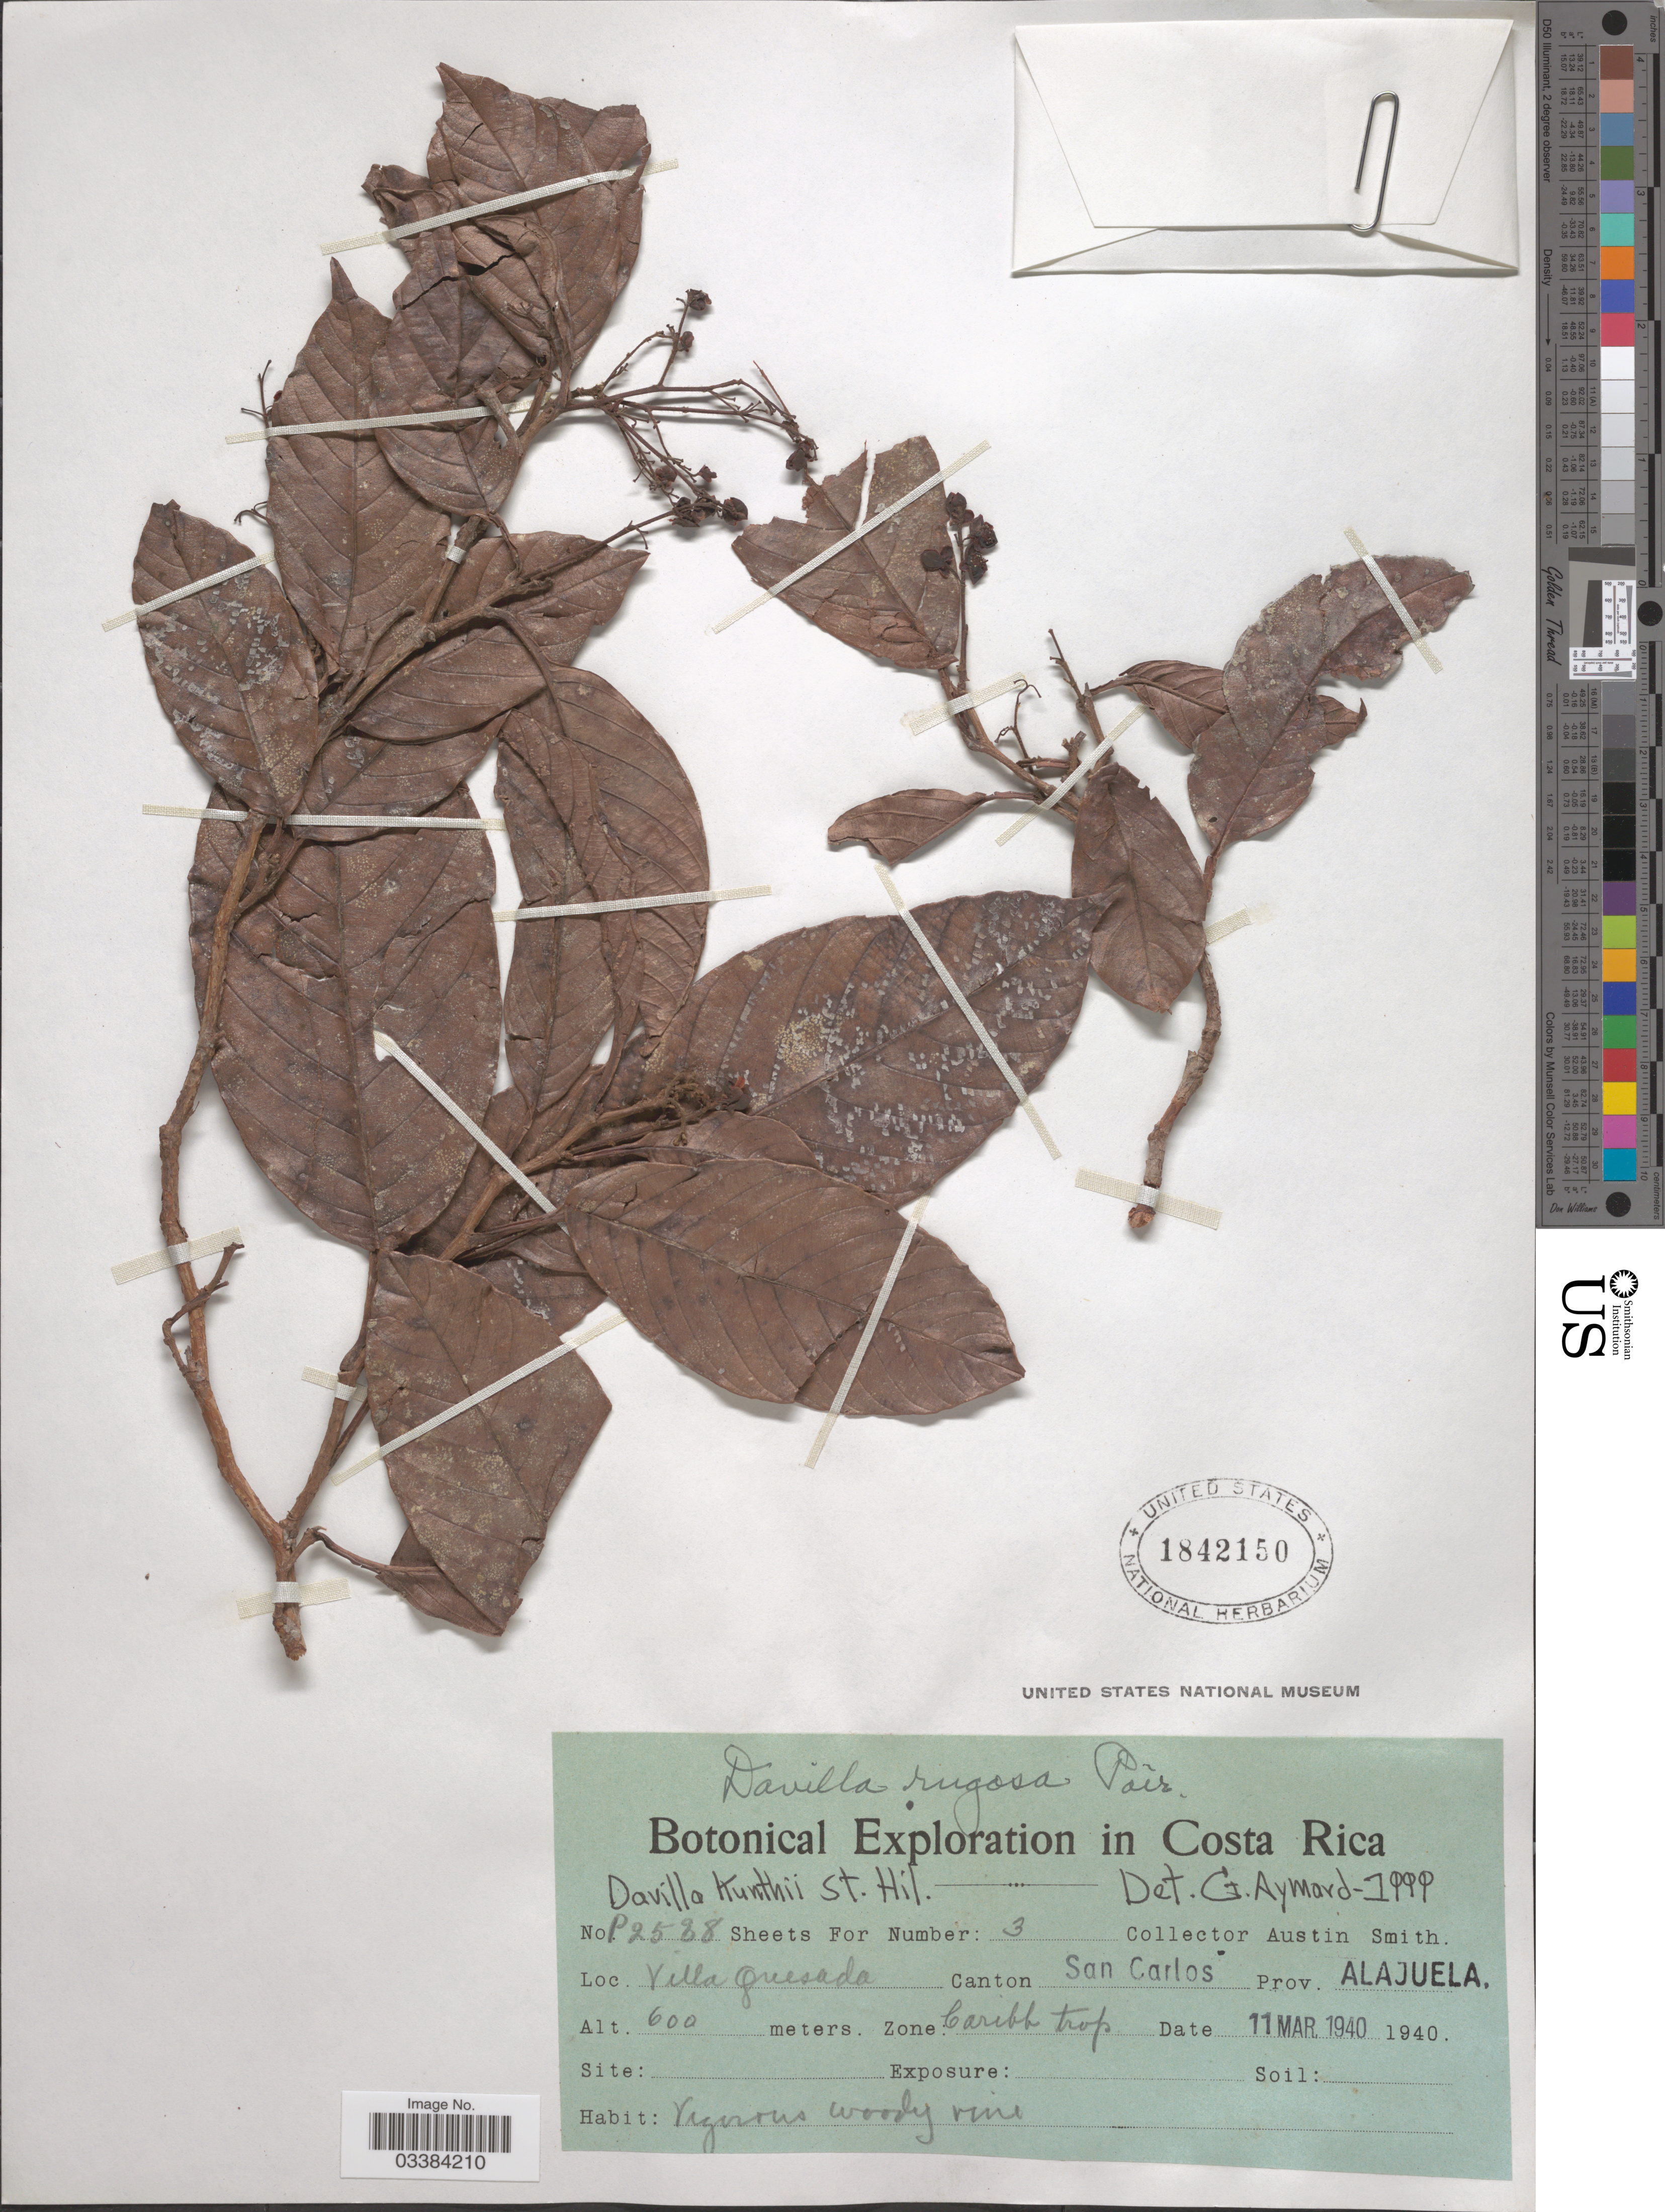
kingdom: Plantae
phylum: Tracheophyta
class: Magnoliopsida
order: Dilleniales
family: Dilleniaceae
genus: Davilla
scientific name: Davilla rugosa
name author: Poir.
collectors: Aust P. Smith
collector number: P2538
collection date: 1940-03-11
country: Costa Rica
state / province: Alajuela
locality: Villa Quesada. Canton San Carlos. Zone: Caribb trop.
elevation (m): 600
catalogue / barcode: US 1842150